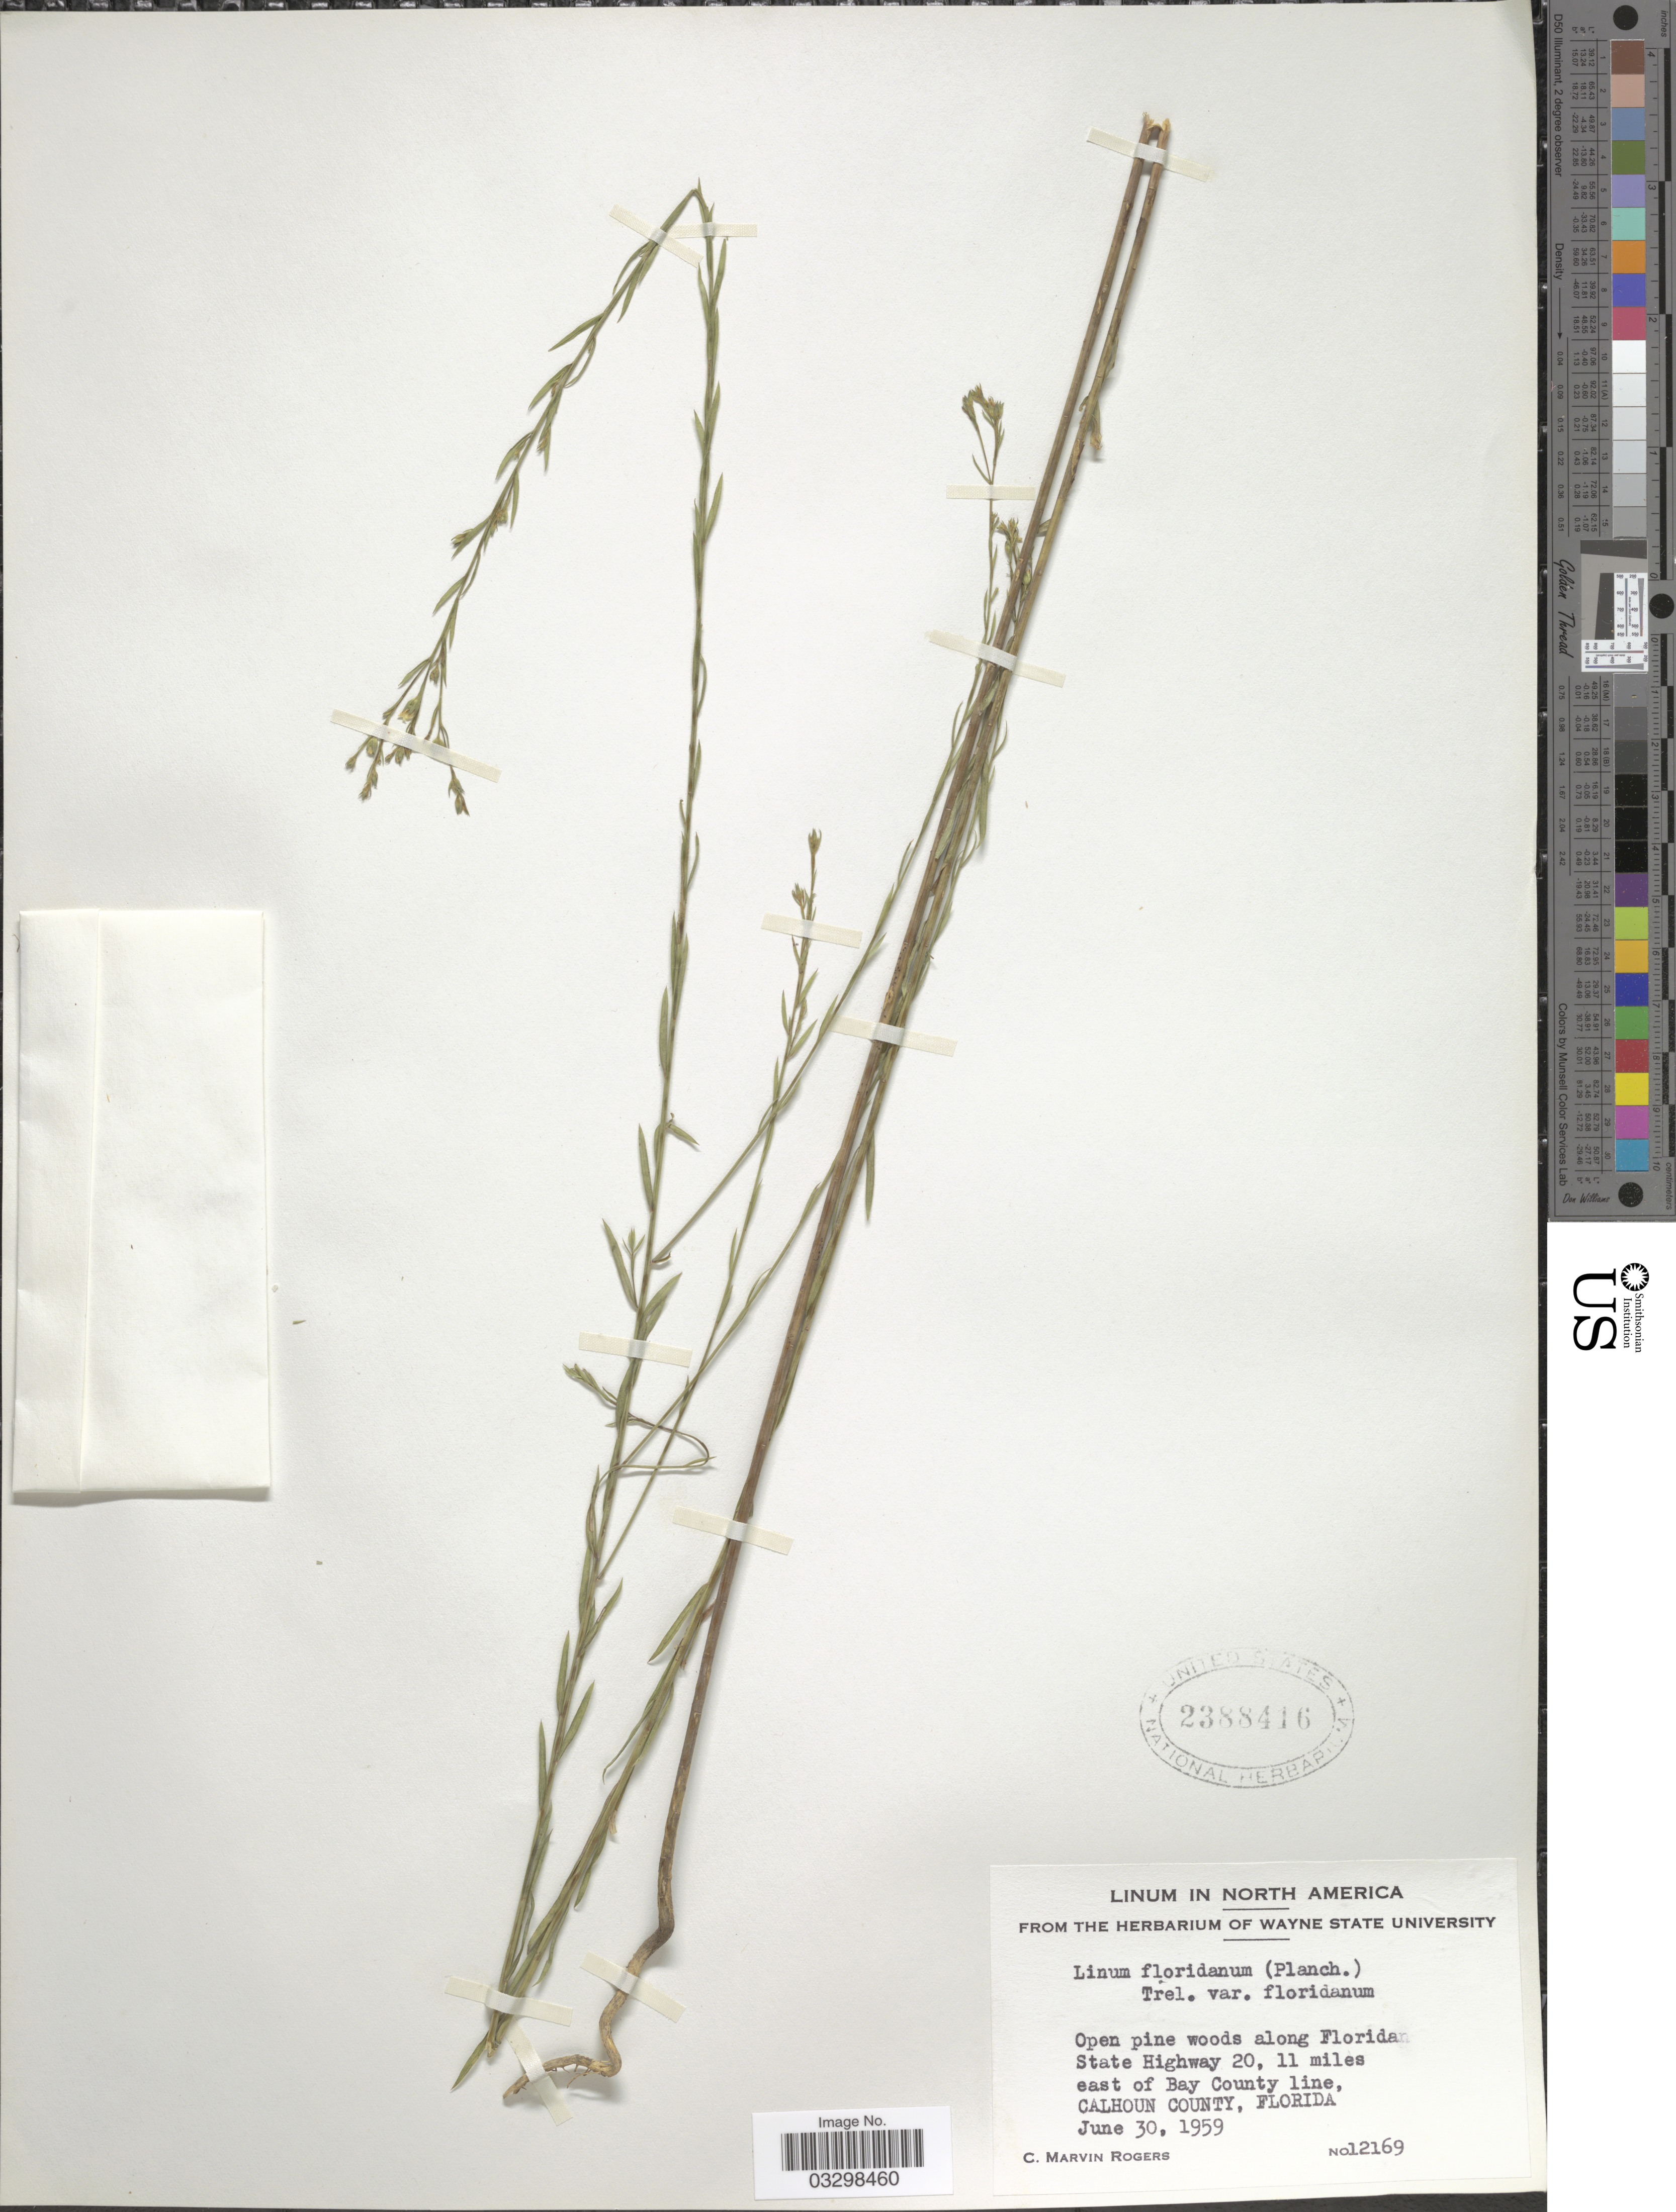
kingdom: Plantae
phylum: Tracheophyta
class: Magnoliopsida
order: Malpighiales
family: Linaceae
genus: Linum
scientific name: Linum floridanum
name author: (Planch.) Trel.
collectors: C. M. Rogers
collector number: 12169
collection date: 1959-06-30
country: United States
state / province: Florida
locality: Open pine woods along Florida State Highway 20, 11 miles east of Bay County line, Calhoun County.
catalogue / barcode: US 2388416